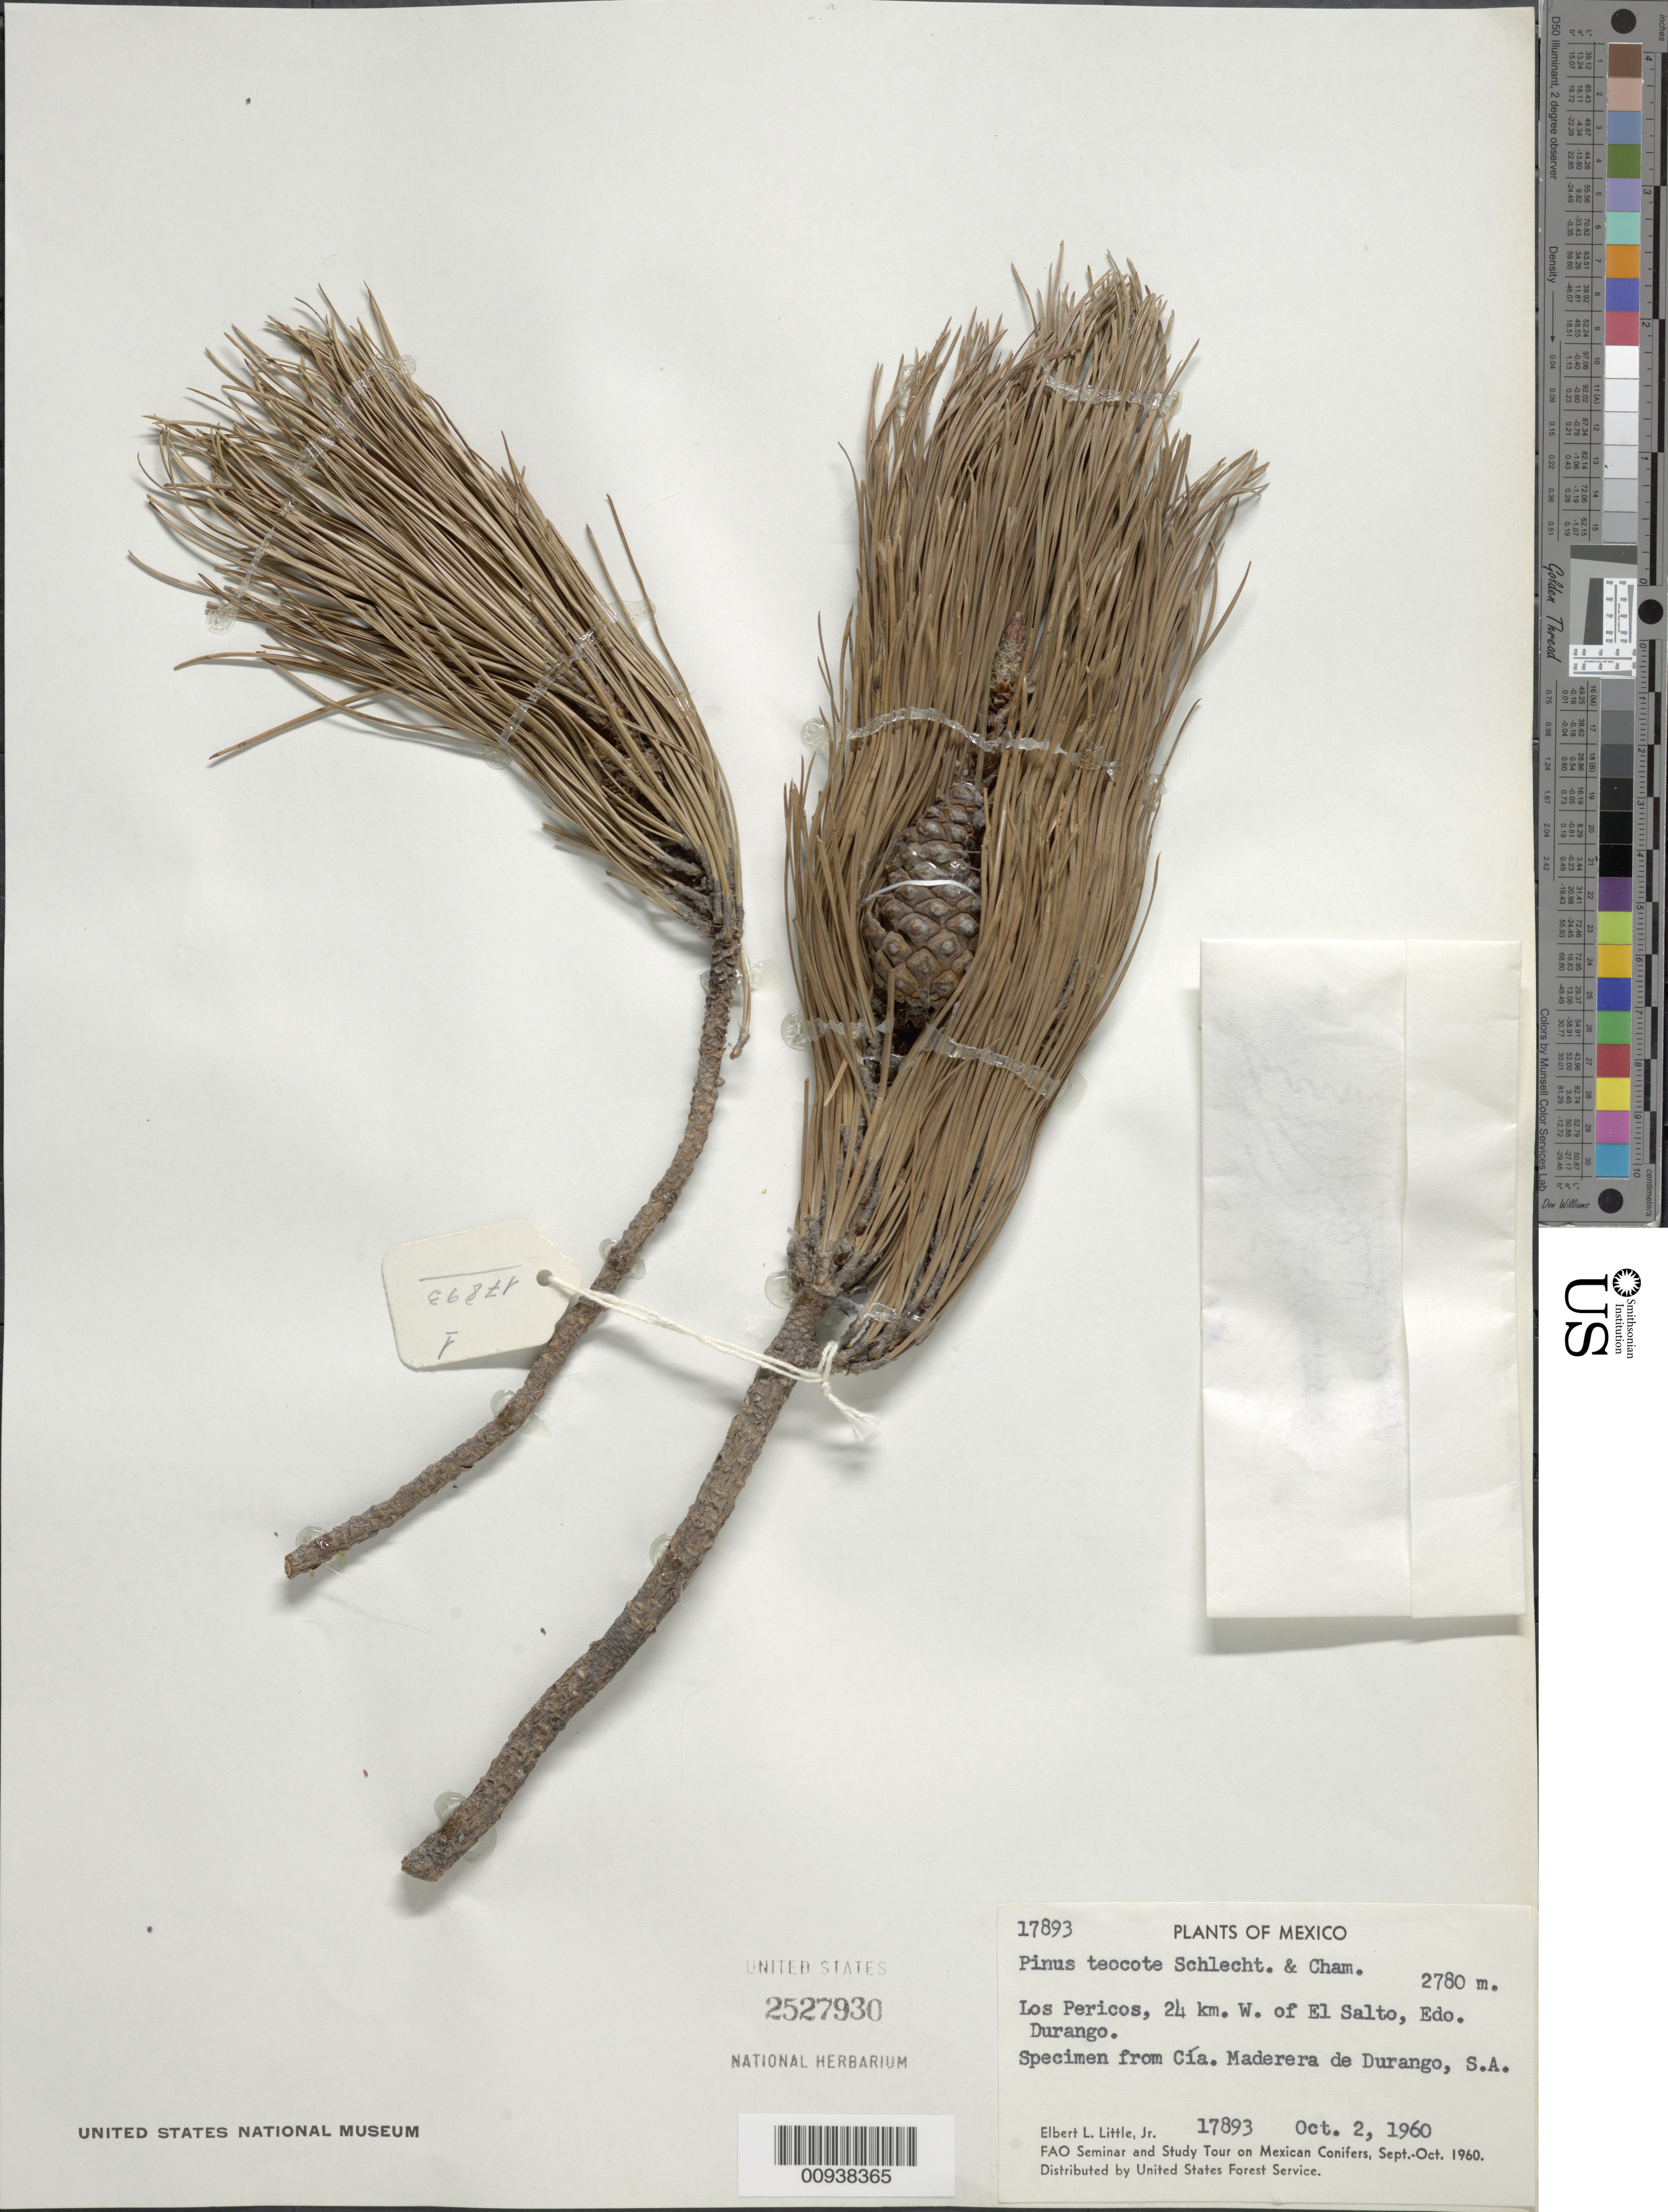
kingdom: Plantae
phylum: Tracheophyta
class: Pinopsida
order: Pinales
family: Pinaceae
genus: Pinus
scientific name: Pinus teocote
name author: Schltdl. & Cham.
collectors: E. L. Little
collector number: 17893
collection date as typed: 02 Oct 1960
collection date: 1960-10-02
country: Mexico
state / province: Durango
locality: Los Pericos, 24 km. W. of El Salto.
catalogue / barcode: US 2527930